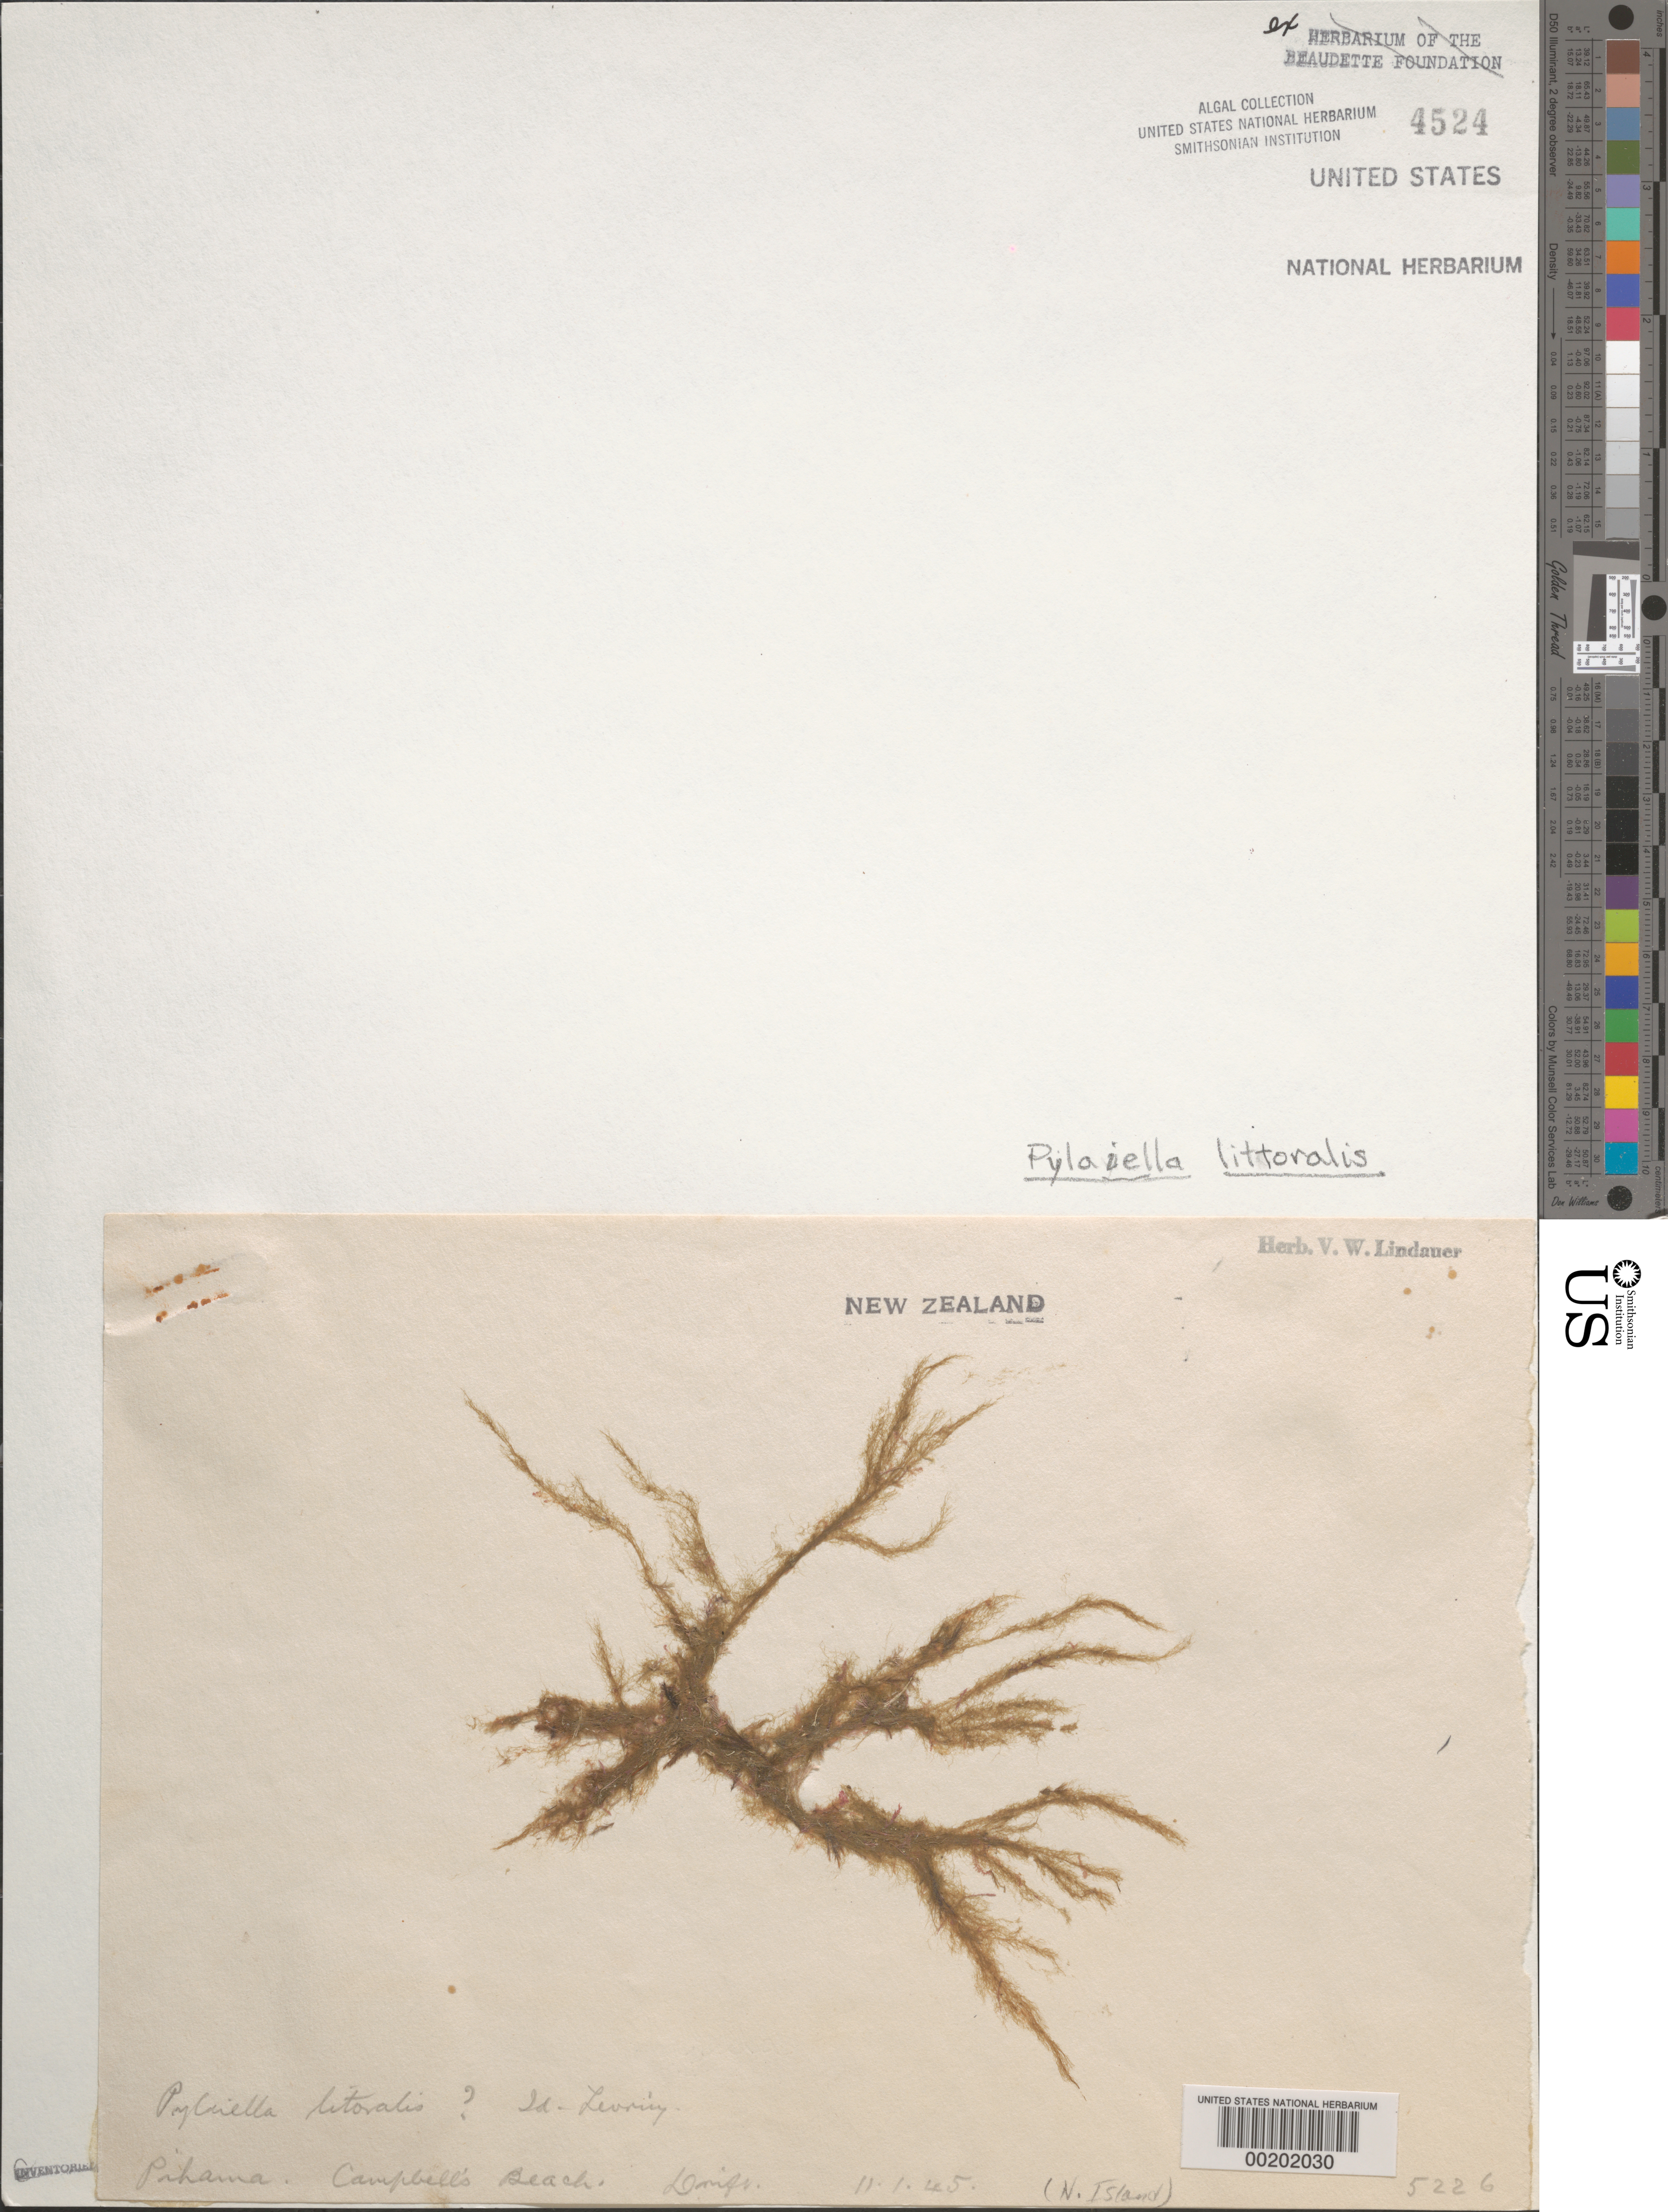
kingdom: Chromista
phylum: Ochrophyta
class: Phaeophyceae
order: Ectocarpales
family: Acinetosporaceae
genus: Pylaiella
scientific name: Pylaiella litoralis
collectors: V. Lindauer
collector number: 5226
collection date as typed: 11 Jan 1945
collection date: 1945-01-11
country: New Zealand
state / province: Taranaki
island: North Island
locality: Pihama, Campbell's Beach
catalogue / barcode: US 4524